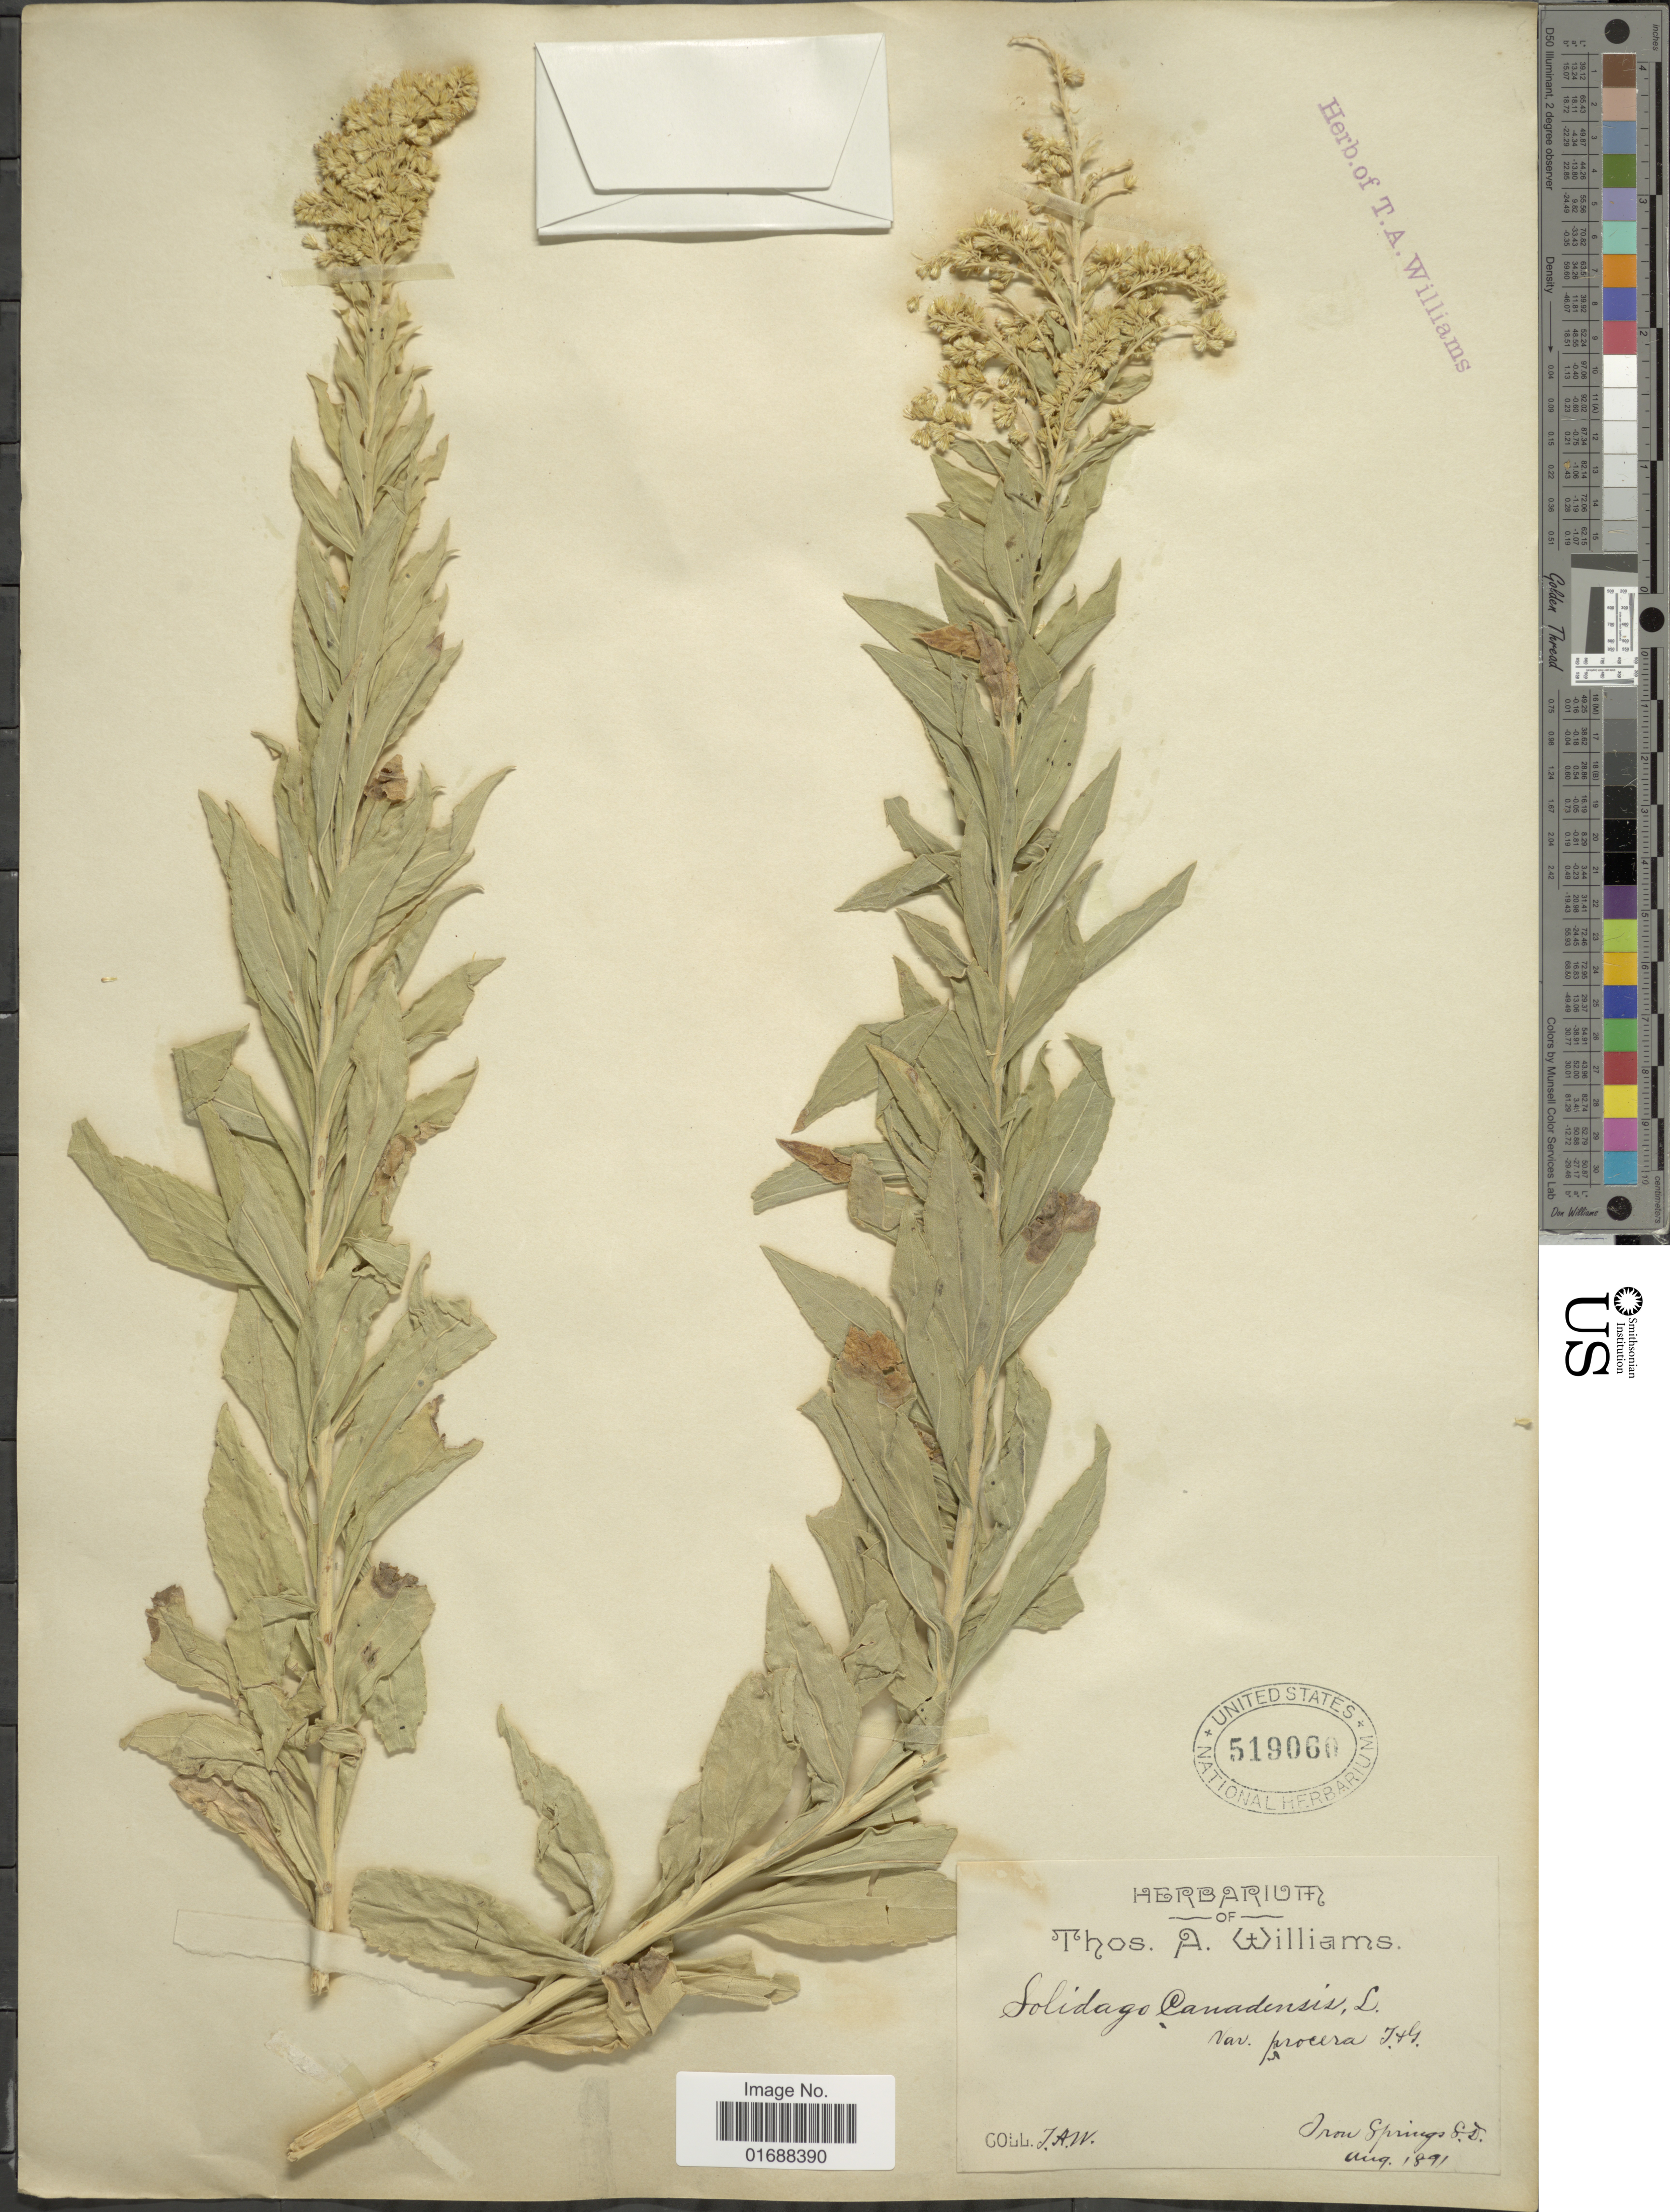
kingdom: Plantae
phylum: Tracheophyta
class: Magnoliopsida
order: Asterales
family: Asteraceae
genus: Solidago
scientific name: Solidago mollis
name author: Bartl.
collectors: T. A. Williams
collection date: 1891-08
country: United States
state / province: South Dakota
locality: Iron Springs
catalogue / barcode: US 519060